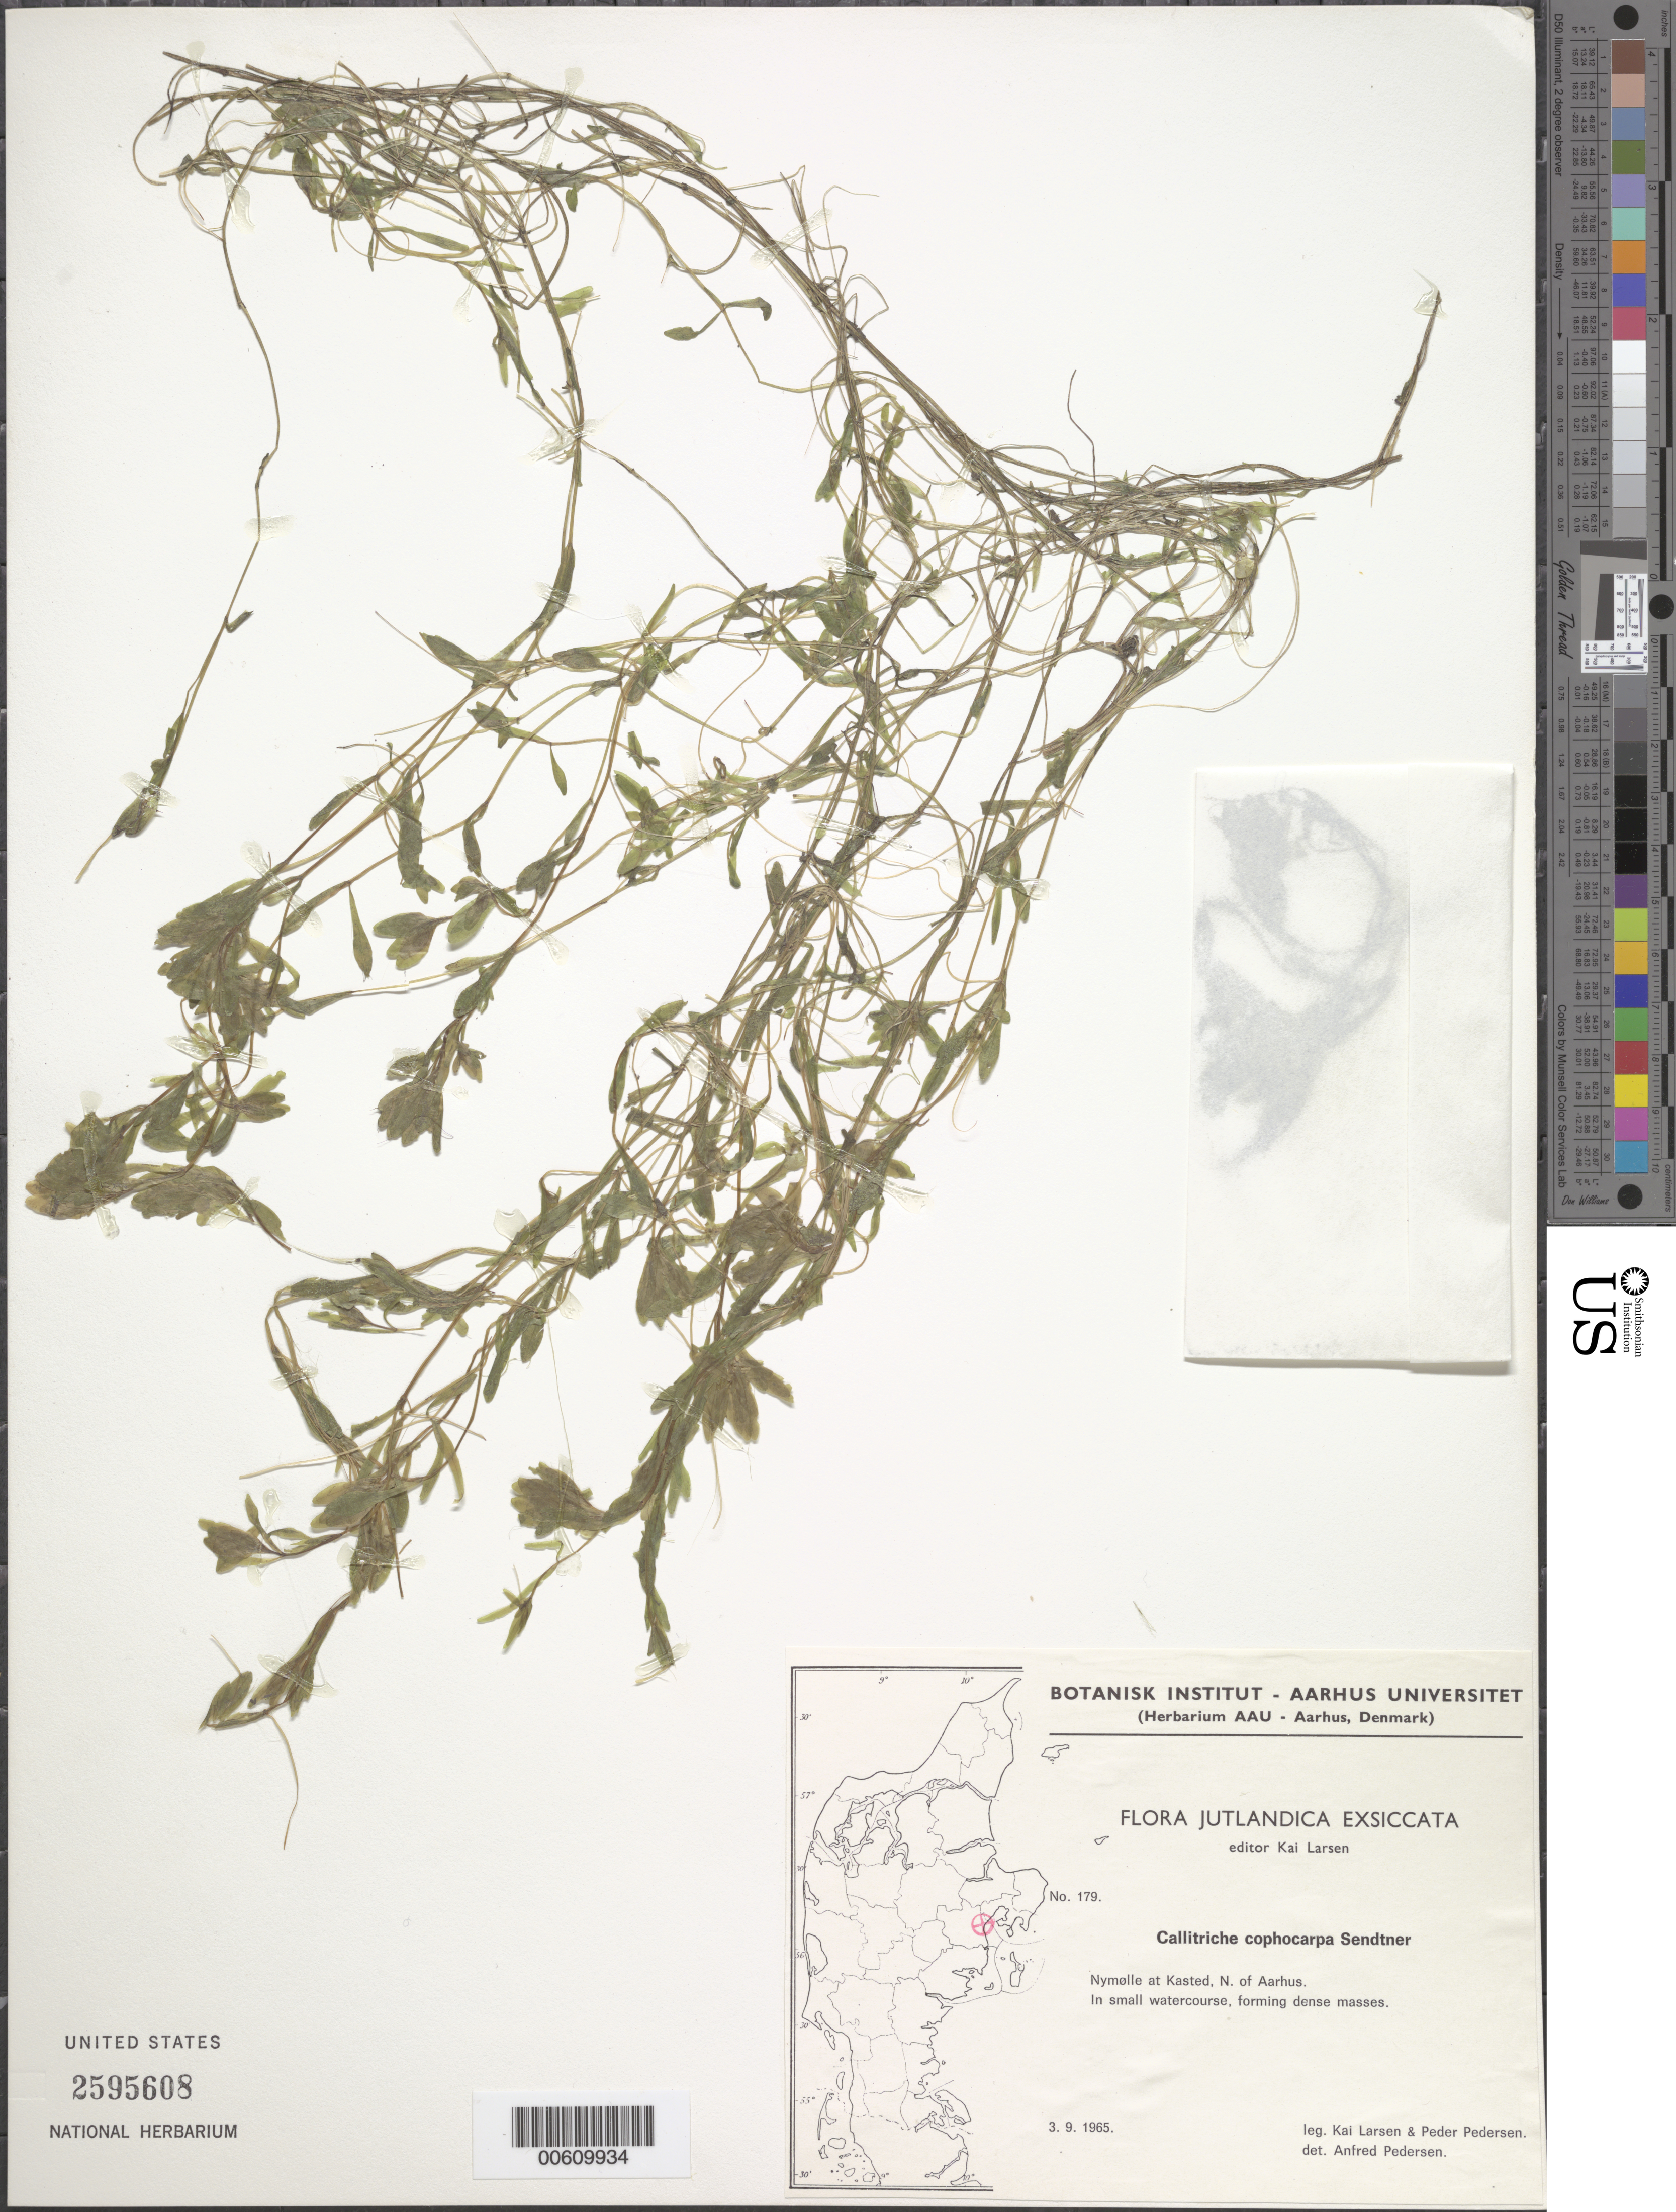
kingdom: Plantae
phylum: Tracheophyta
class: Magnoliopsida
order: Lamiales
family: Plantaginaceae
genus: Callitriche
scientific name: Callitriche cophocarpa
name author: Senendtner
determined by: Pedersen, A. B.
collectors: K. Larsen & P. Pedersen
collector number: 179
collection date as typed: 09 Mar 1965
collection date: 1965-03-09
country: Denmark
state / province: Midtjylland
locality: Nymolle at Kasted, N of Aarhus.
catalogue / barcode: US 2595608